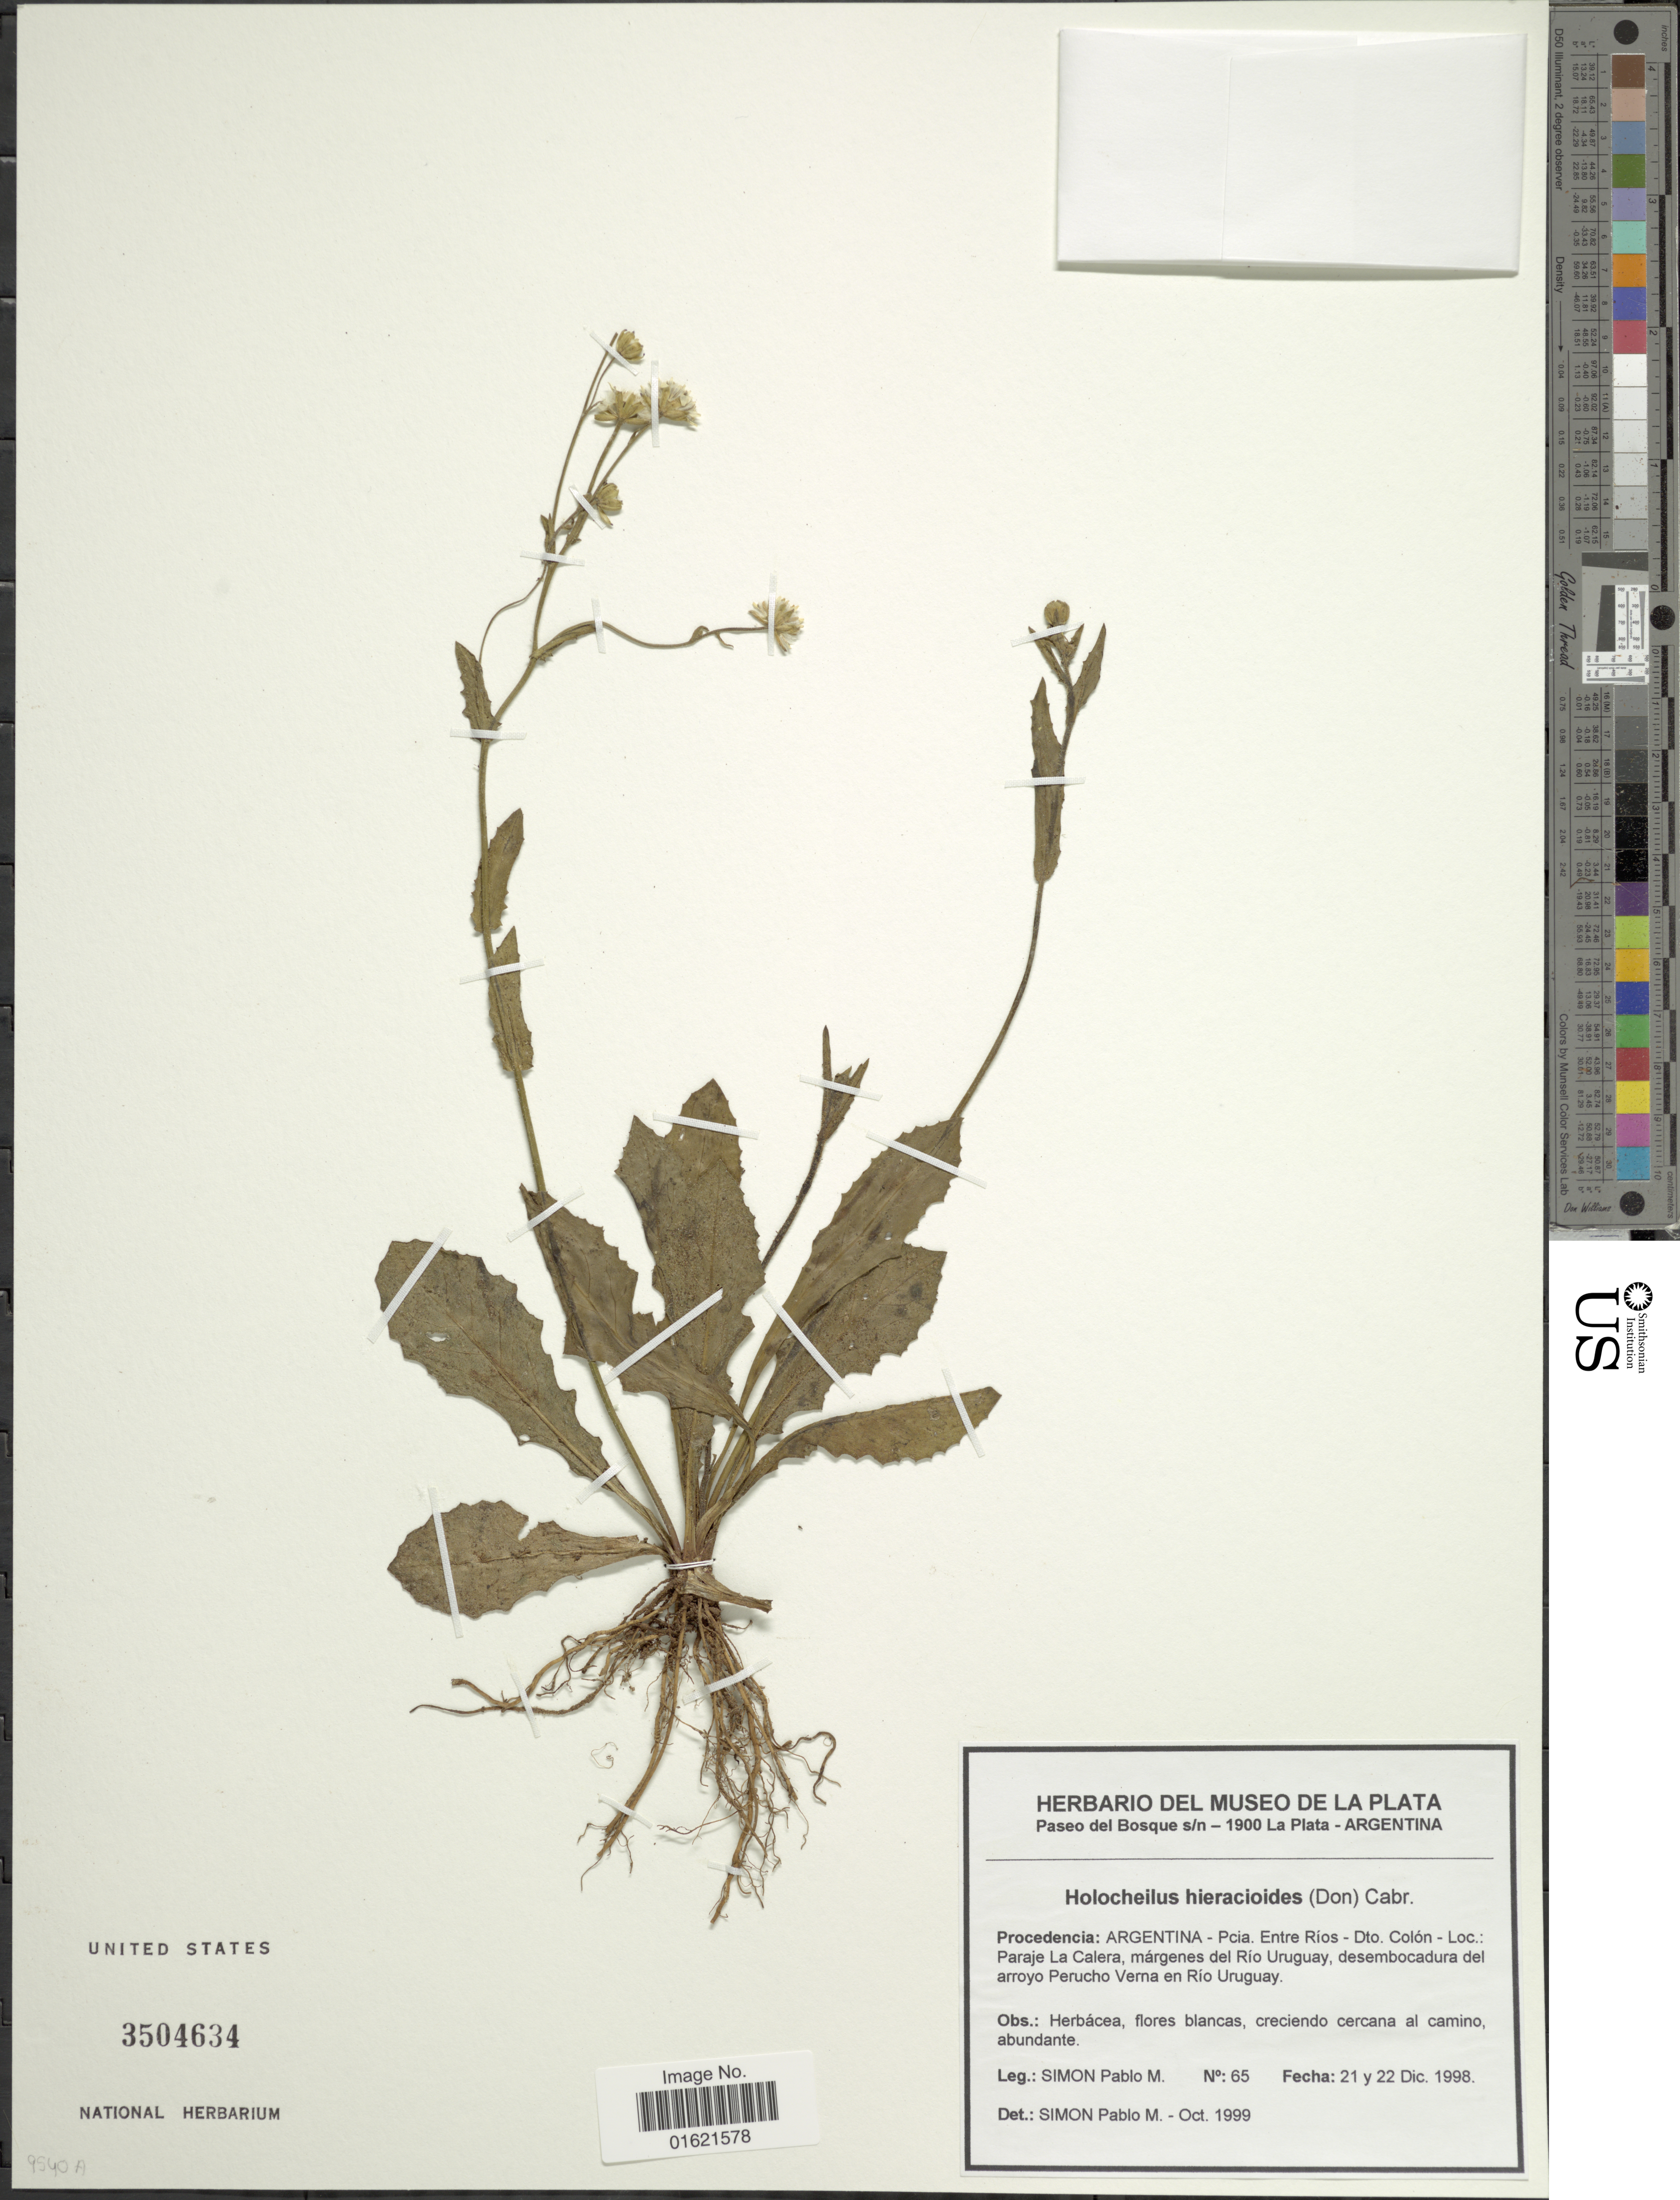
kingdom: Plantae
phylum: Tracheophyta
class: Magnoliopsida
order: Asterales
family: Asteraceae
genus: Holocheilus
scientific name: Holocheilus hieracioides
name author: (D. Don) Cabrera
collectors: P. M. Simón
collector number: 65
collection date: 1998-12-21/1998-12-22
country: Argentina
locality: Procedencia: Argentina - Pcia. Entre Rios - Dto Colon, Paraje La Calera, margenes del Rio Uruguay, sesembocadura del arroyo Perucho Verna en Rio Uruguay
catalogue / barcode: US 354634